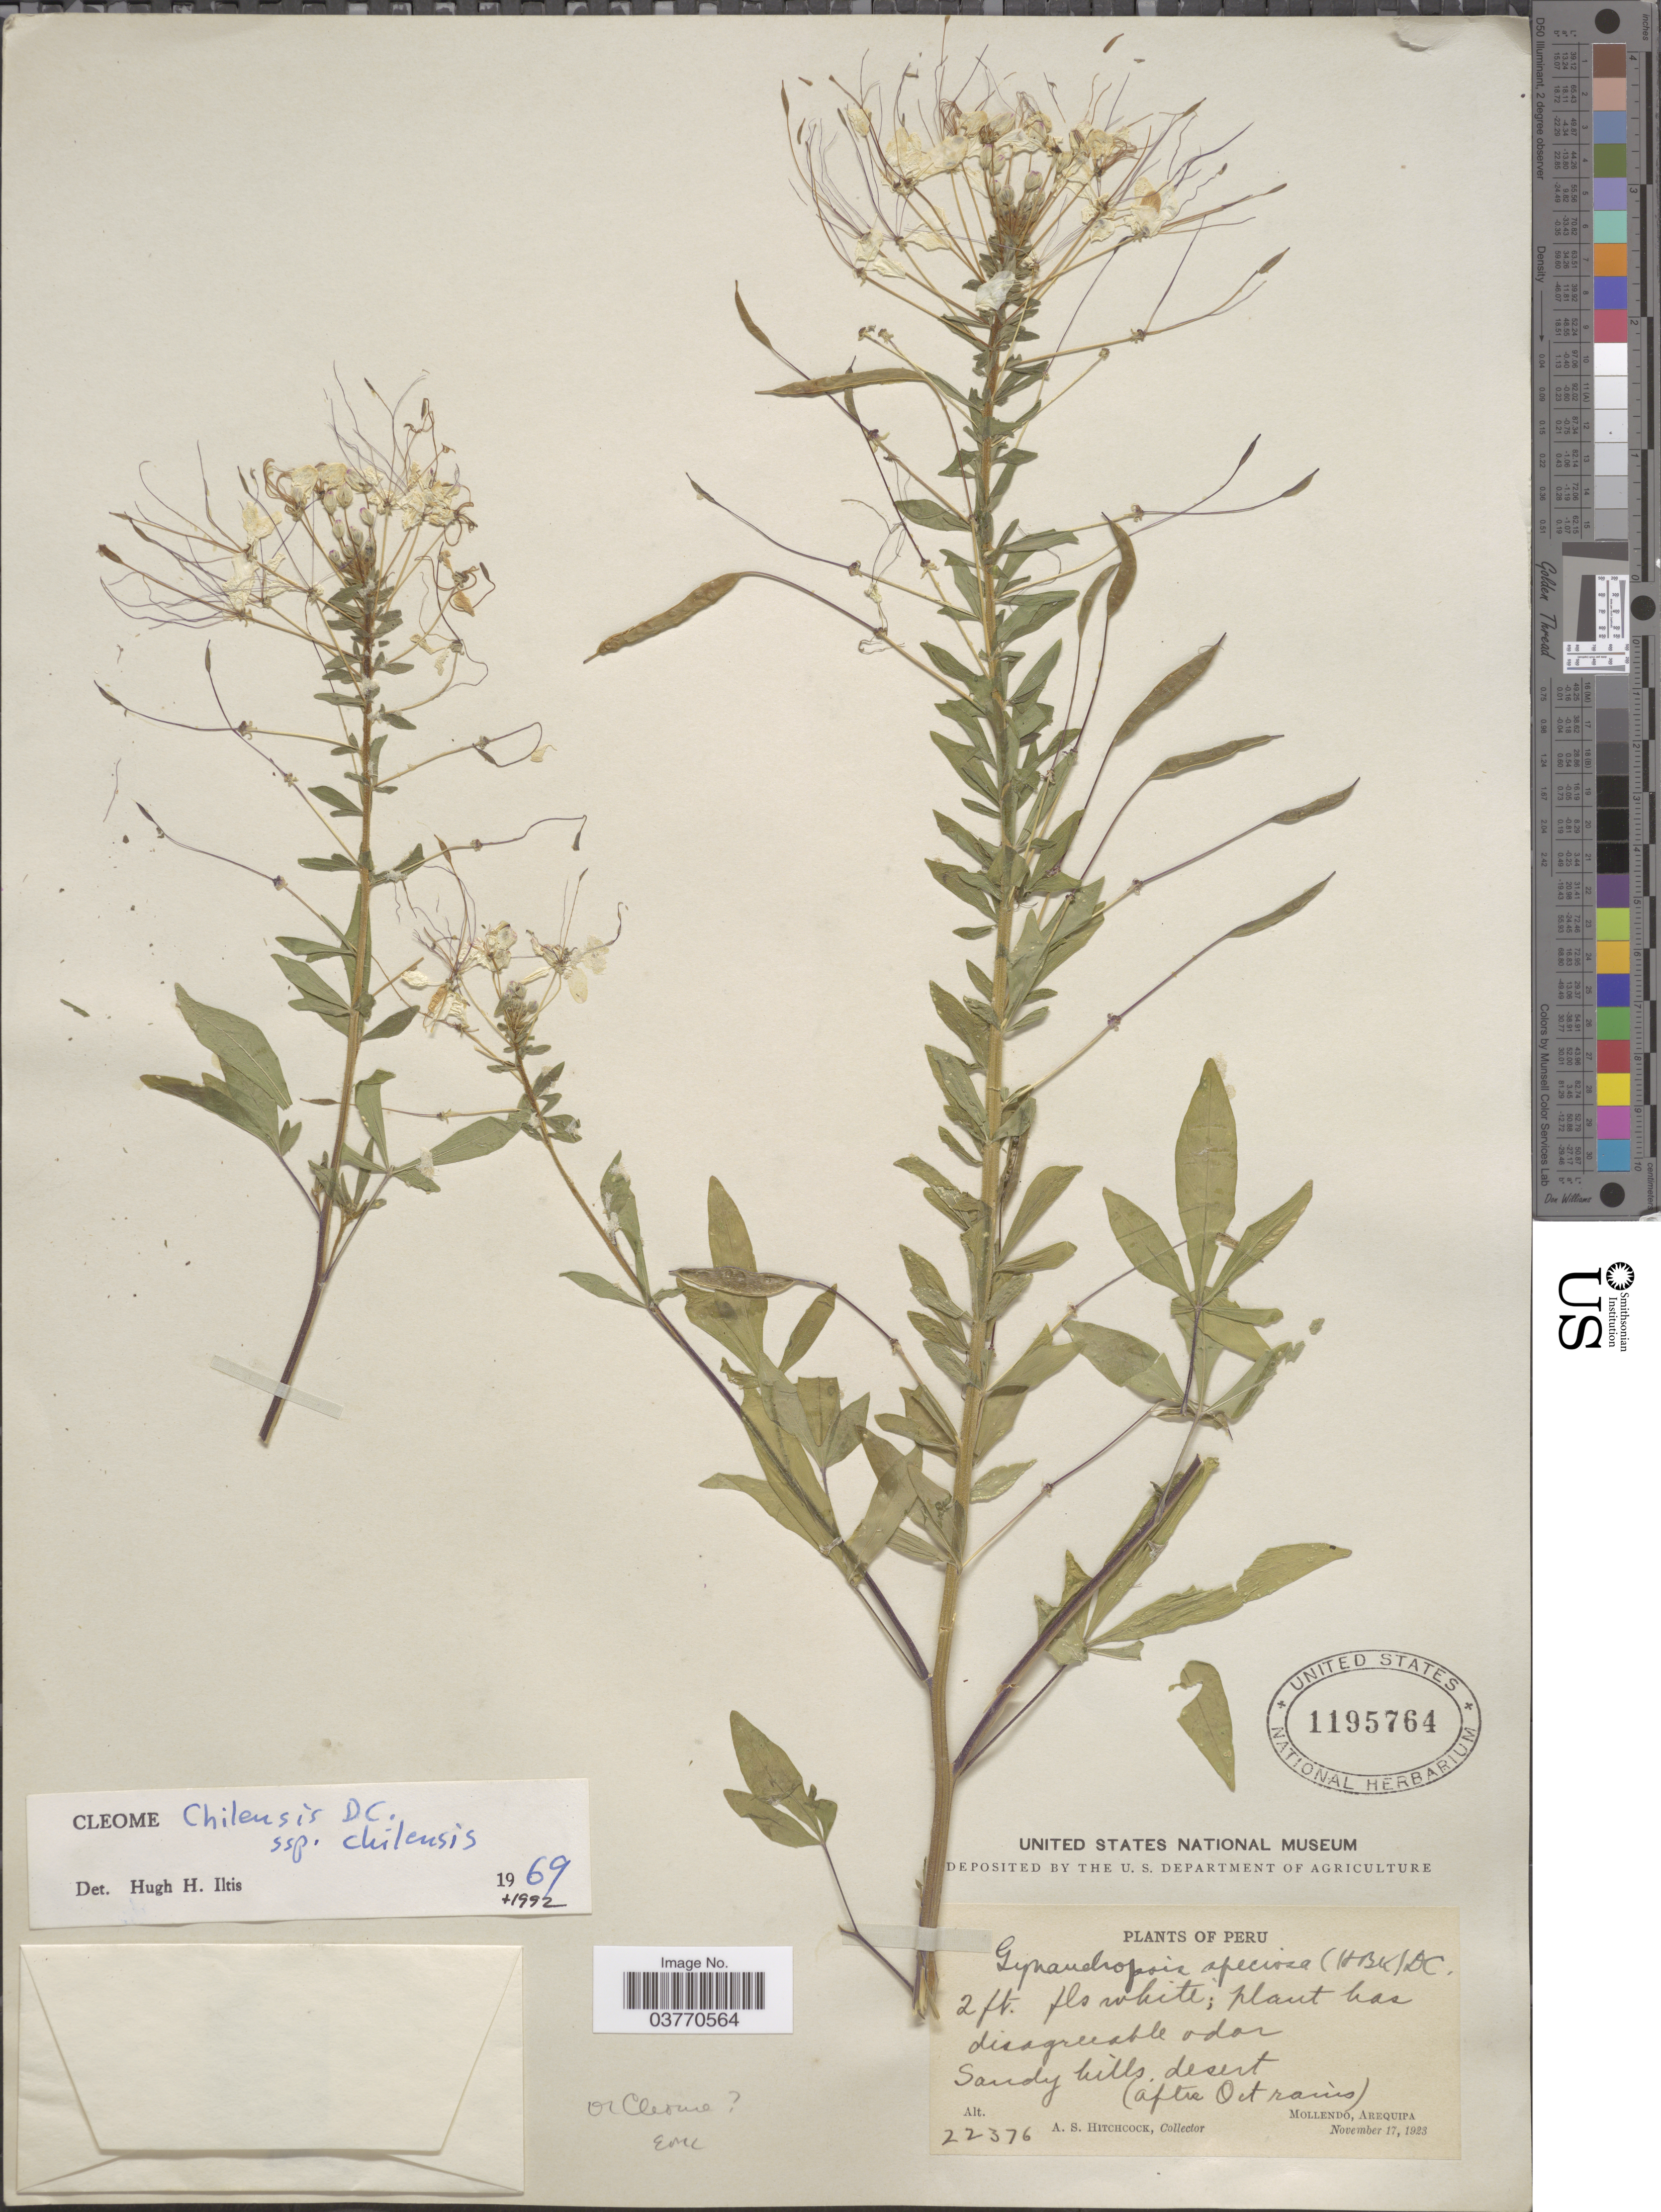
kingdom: Plantae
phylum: Tracheophyta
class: Magnoliopsida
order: Brassicales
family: Cleomaceae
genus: Andinocleome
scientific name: Andinocleome chilensis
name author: (DC.) Iltis ex E.M. McGinty & Roalson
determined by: Strong, M. T., (US), Smithsonian Institution - National Museum of Natural History (UNITED STATES)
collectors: A. S. Hitchcock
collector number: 22376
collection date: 1923-11-17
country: Peru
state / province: Arequipa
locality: Sandy hills desert (after Oct rains) Mollendo.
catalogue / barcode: US 1195764